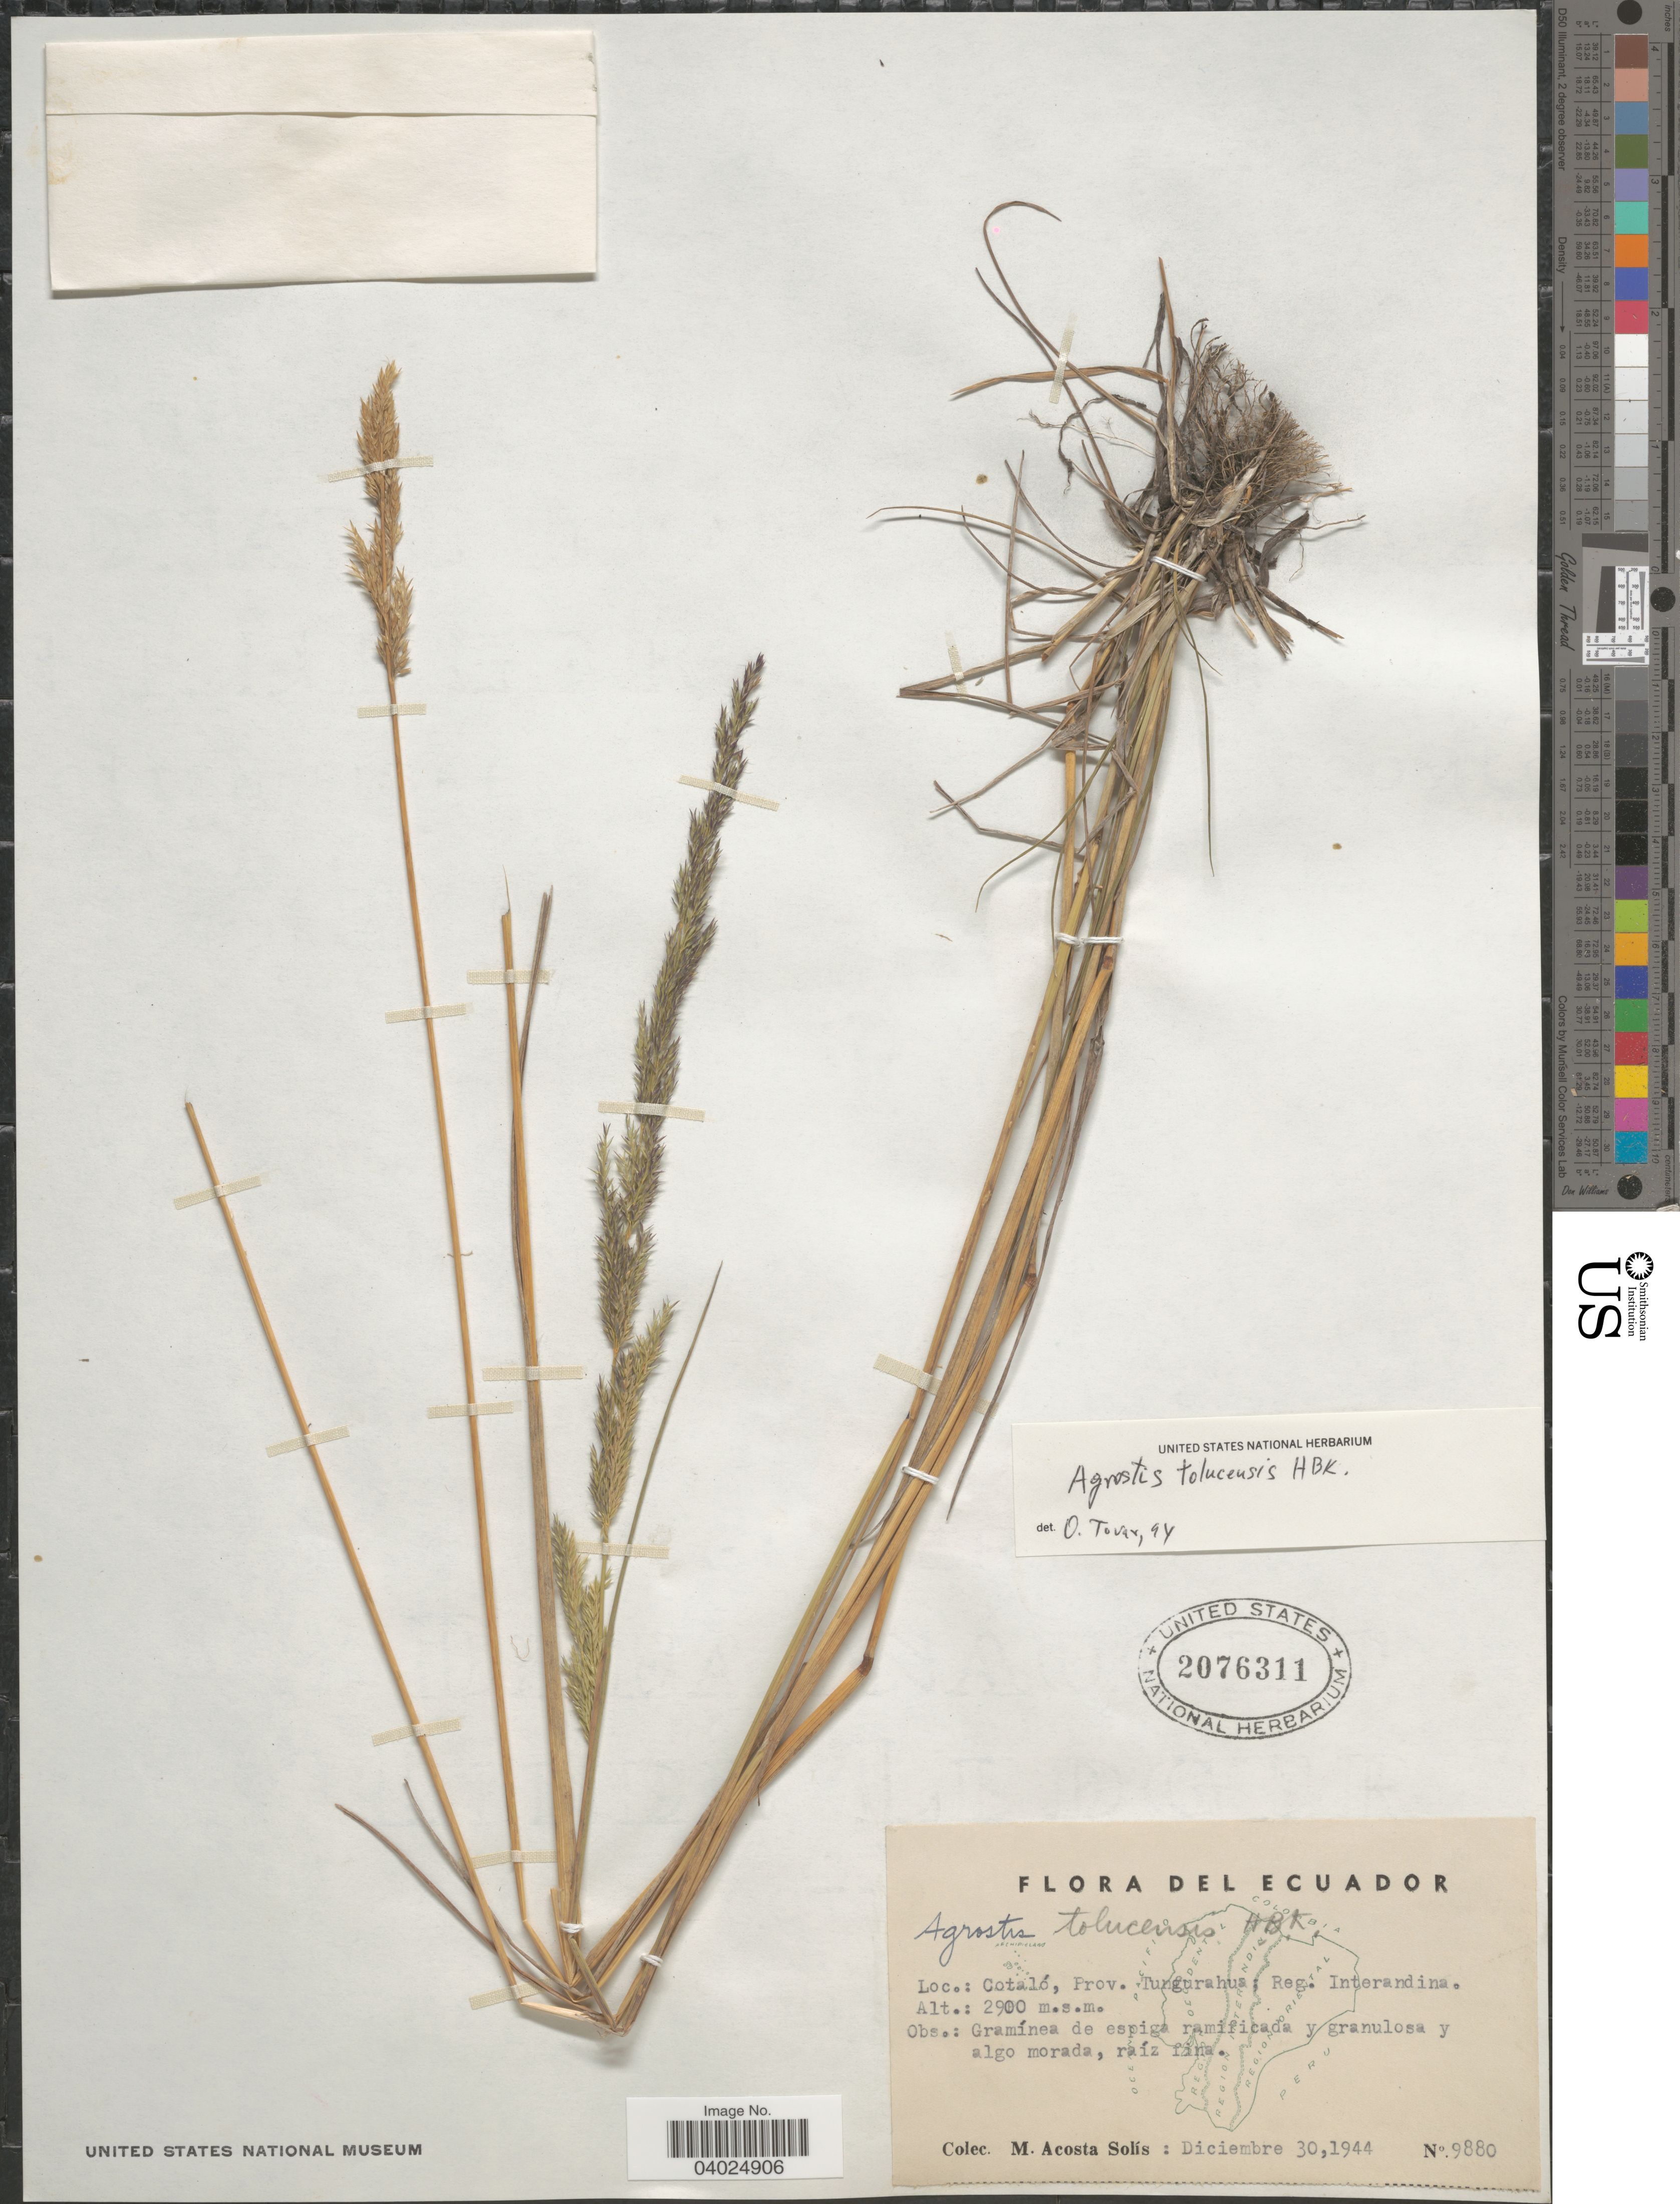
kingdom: Plantae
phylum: Tracheophyta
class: Liliopsida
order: Poales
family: Poaceae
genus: Agrostis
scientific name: Agrostis tolucensis Kunth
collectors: M. Acosta Solis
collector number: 9880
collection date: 1944-12-30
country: Ecuador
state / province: Tungurahua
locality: Cotaló; Reg. Interandina.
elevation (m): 2900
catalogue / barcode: US 2076311